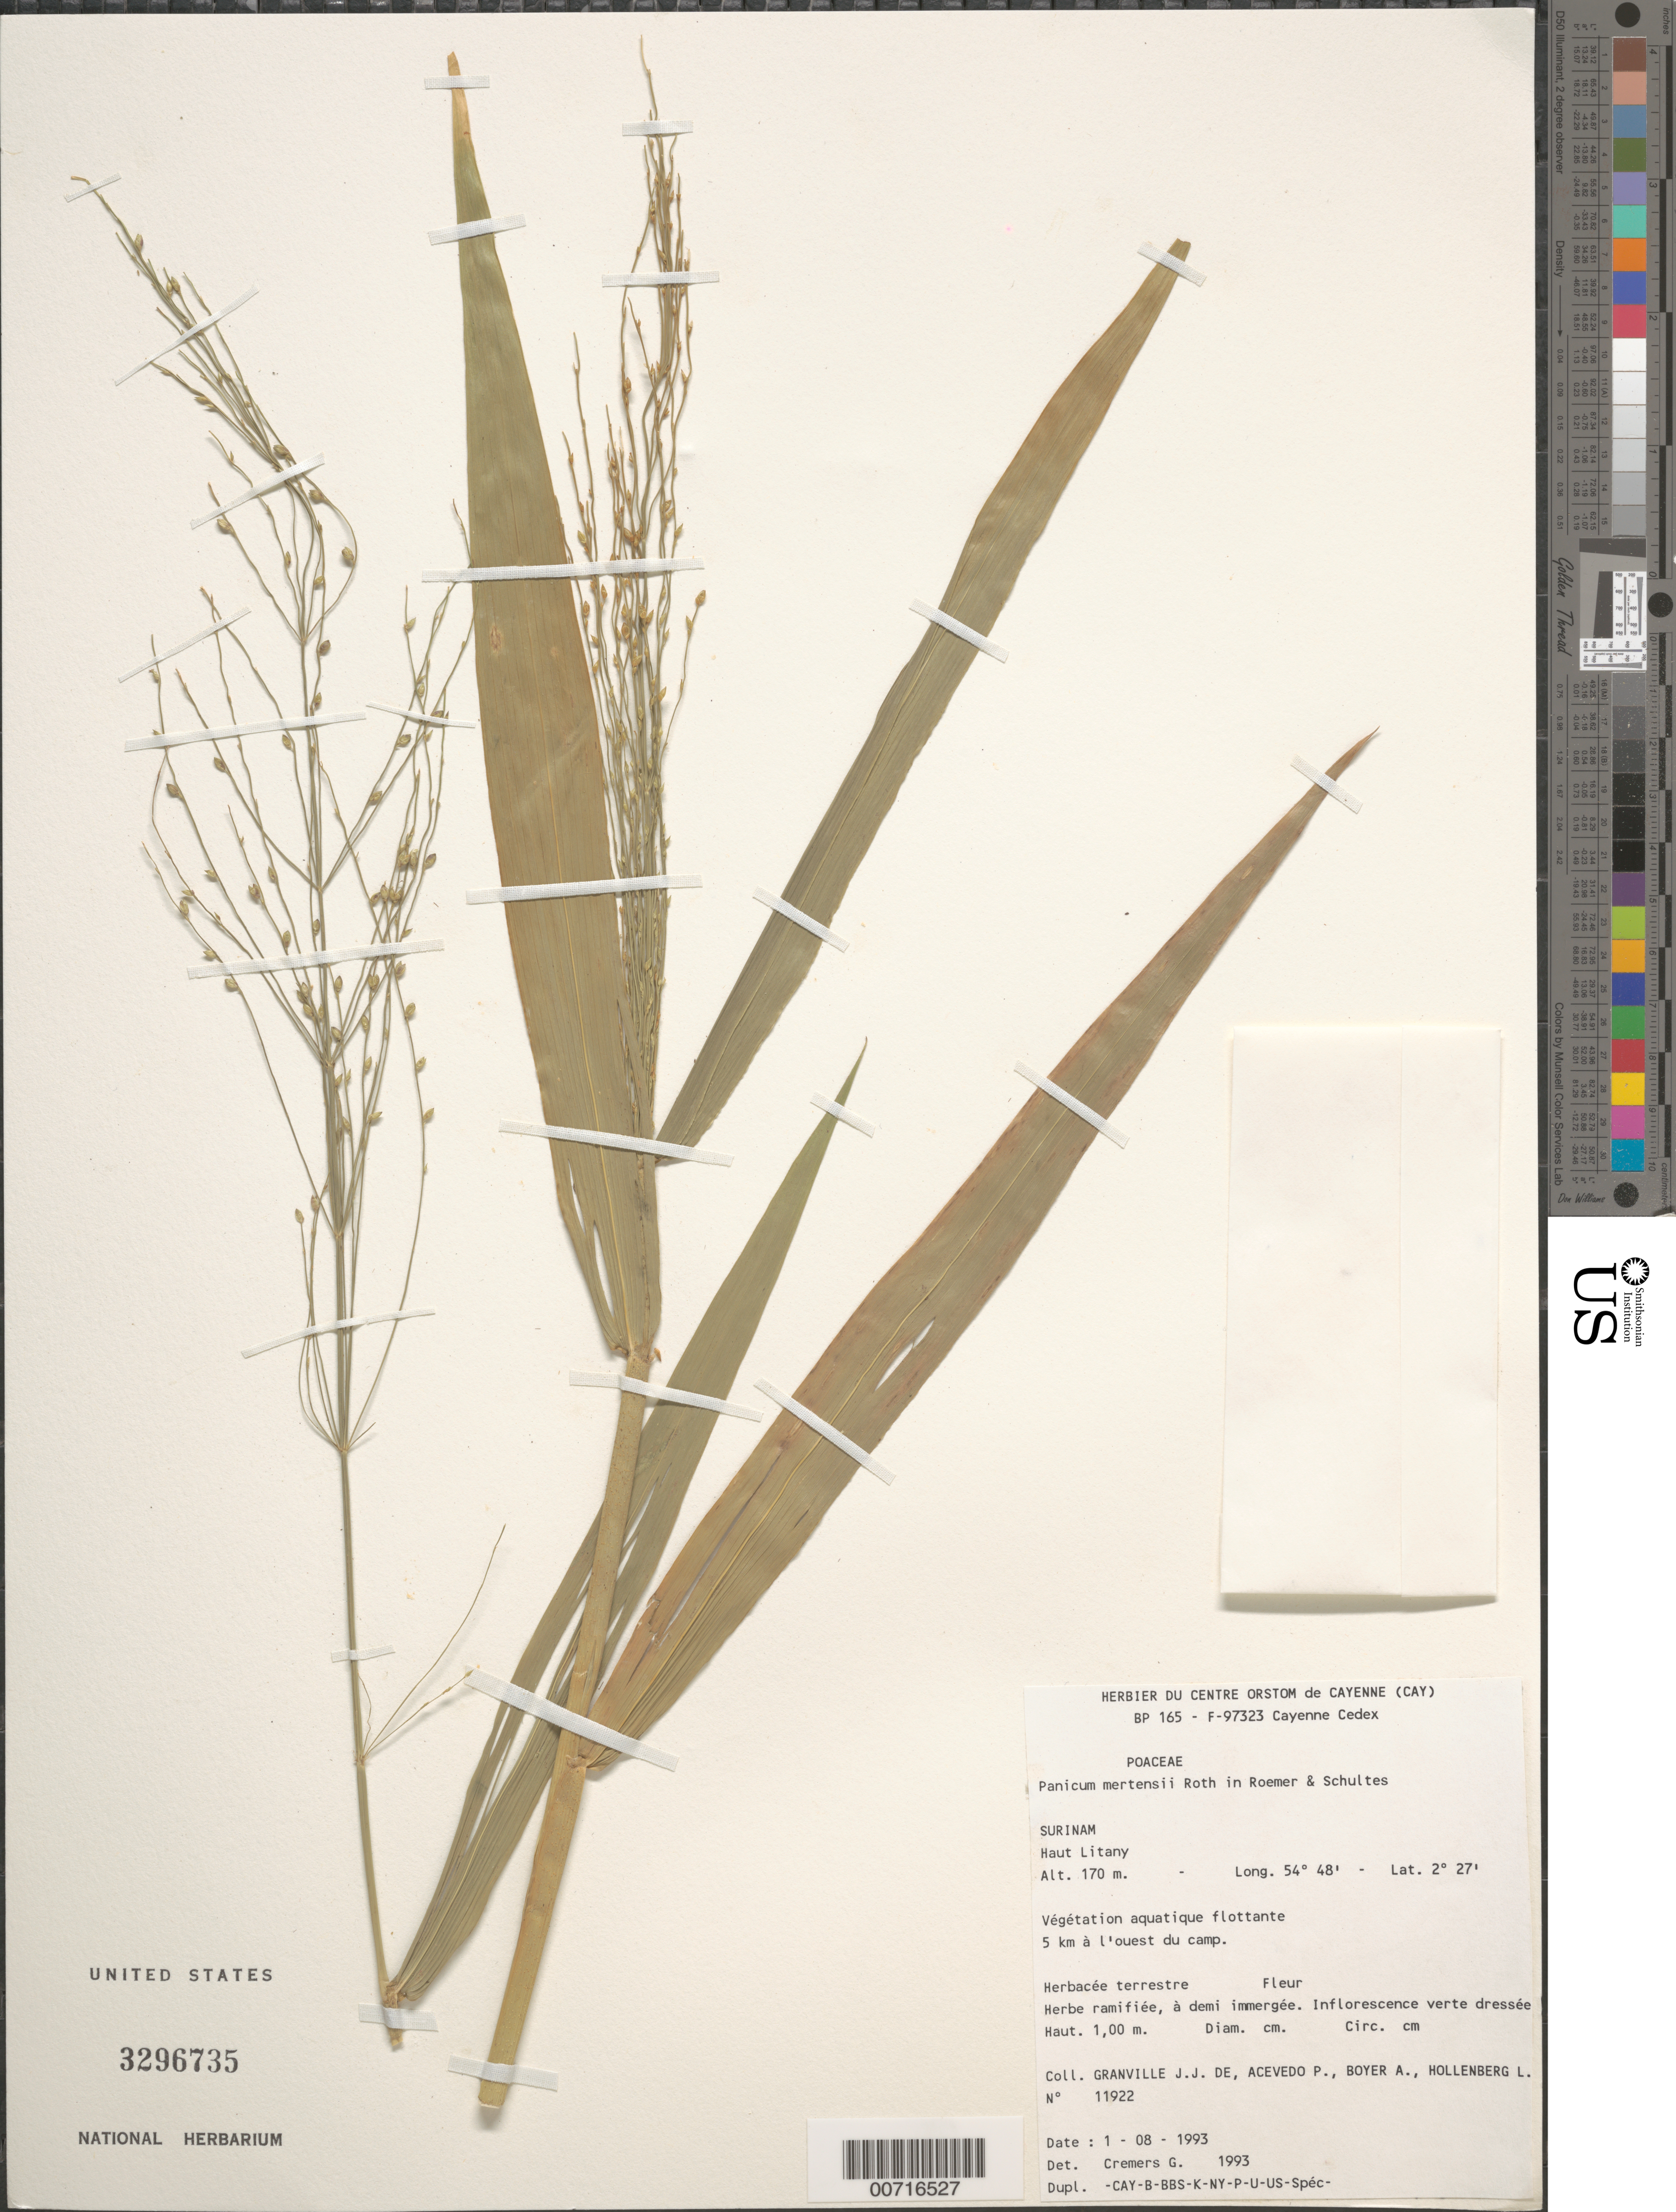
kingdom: Plantae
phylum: Tracheophyta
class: Liliopsida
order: Poales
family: Poaceae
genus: Stephostachys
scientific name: Stephostachys mertensii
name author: (Roth) Zuloaga & Marrone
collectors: J.-J. de Granville, P. Acevedo-Rodr., A. Boyer & L. Hollenberg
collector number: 11922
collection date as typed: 1-Aug-93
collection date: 1993-08-01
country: Suriname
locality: Haut Litany, Bassin du Litany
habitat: Végétation aquatique flottante 5 km à l'ouest du camp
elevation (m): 170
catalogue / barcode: US 3296735